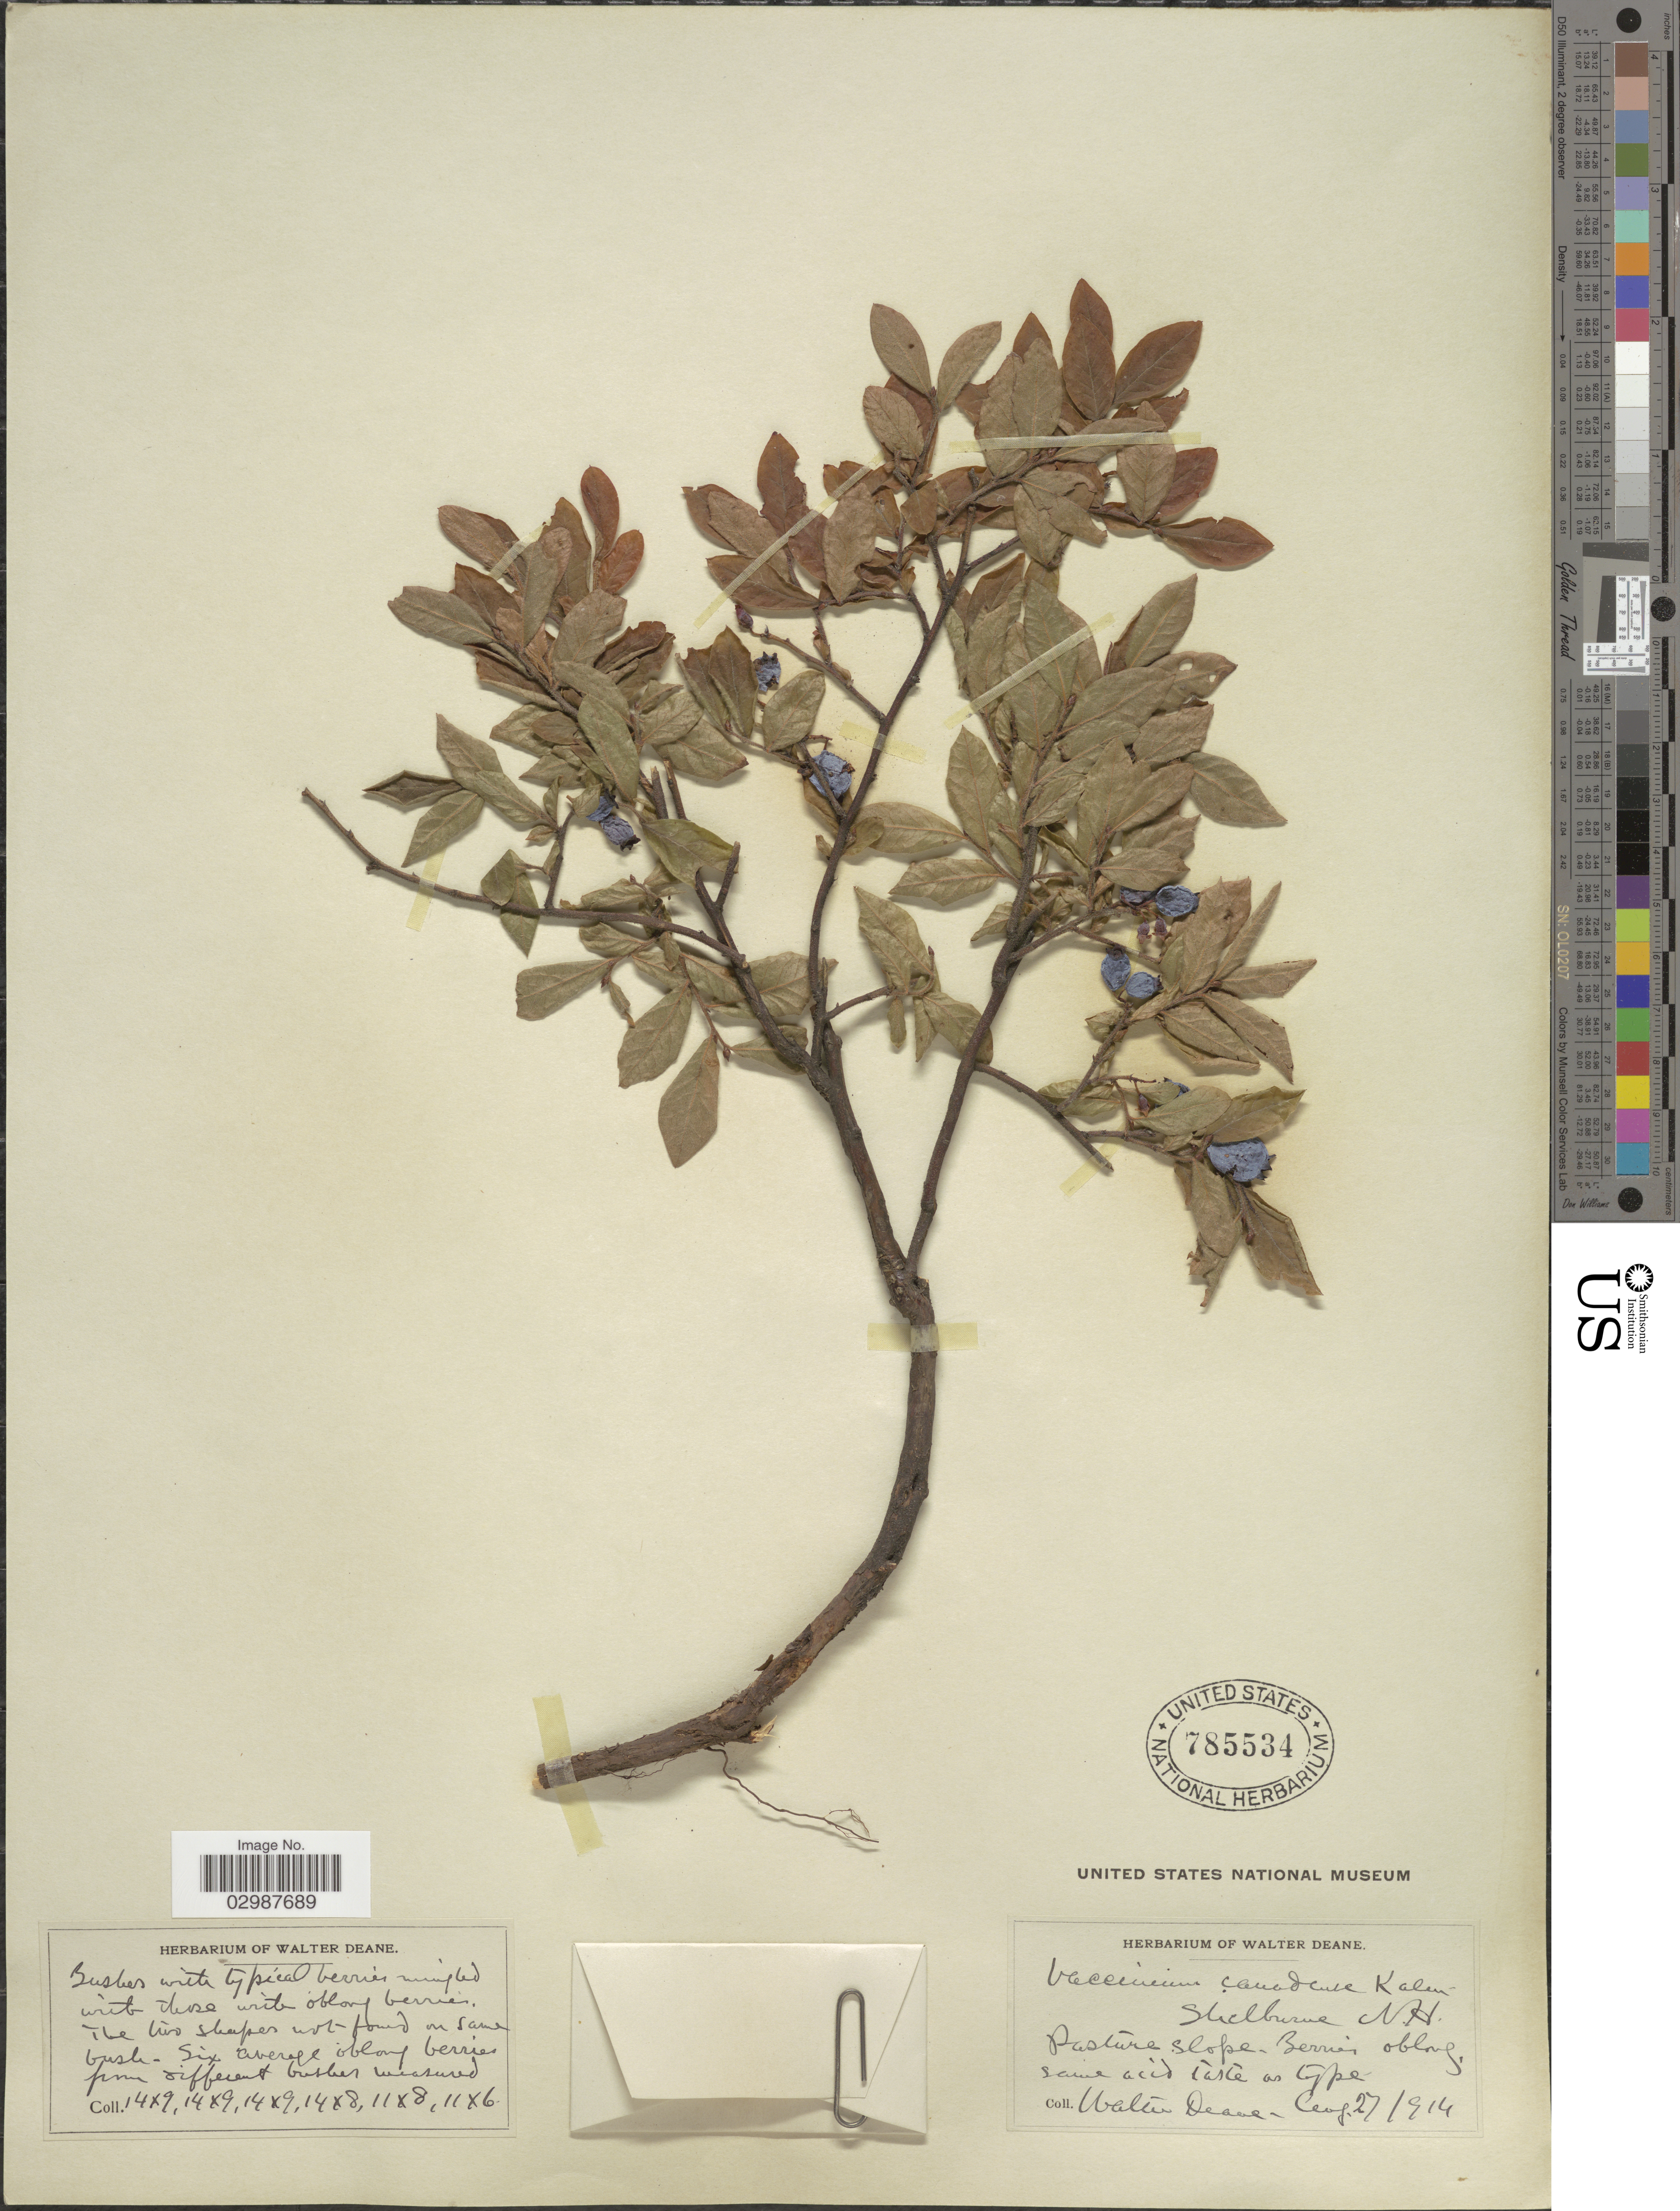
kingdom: Plantae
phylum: Tracheophyta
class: Magnoliopsida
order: Ericales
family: Ericaceae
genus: Vaccinium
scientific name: Vaccinium canadense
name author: Kalm ex Richardson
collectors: W. Deane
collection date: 1914-08-27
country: United States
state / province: New Hampshire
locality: Shelburne.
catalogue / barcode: US 785534